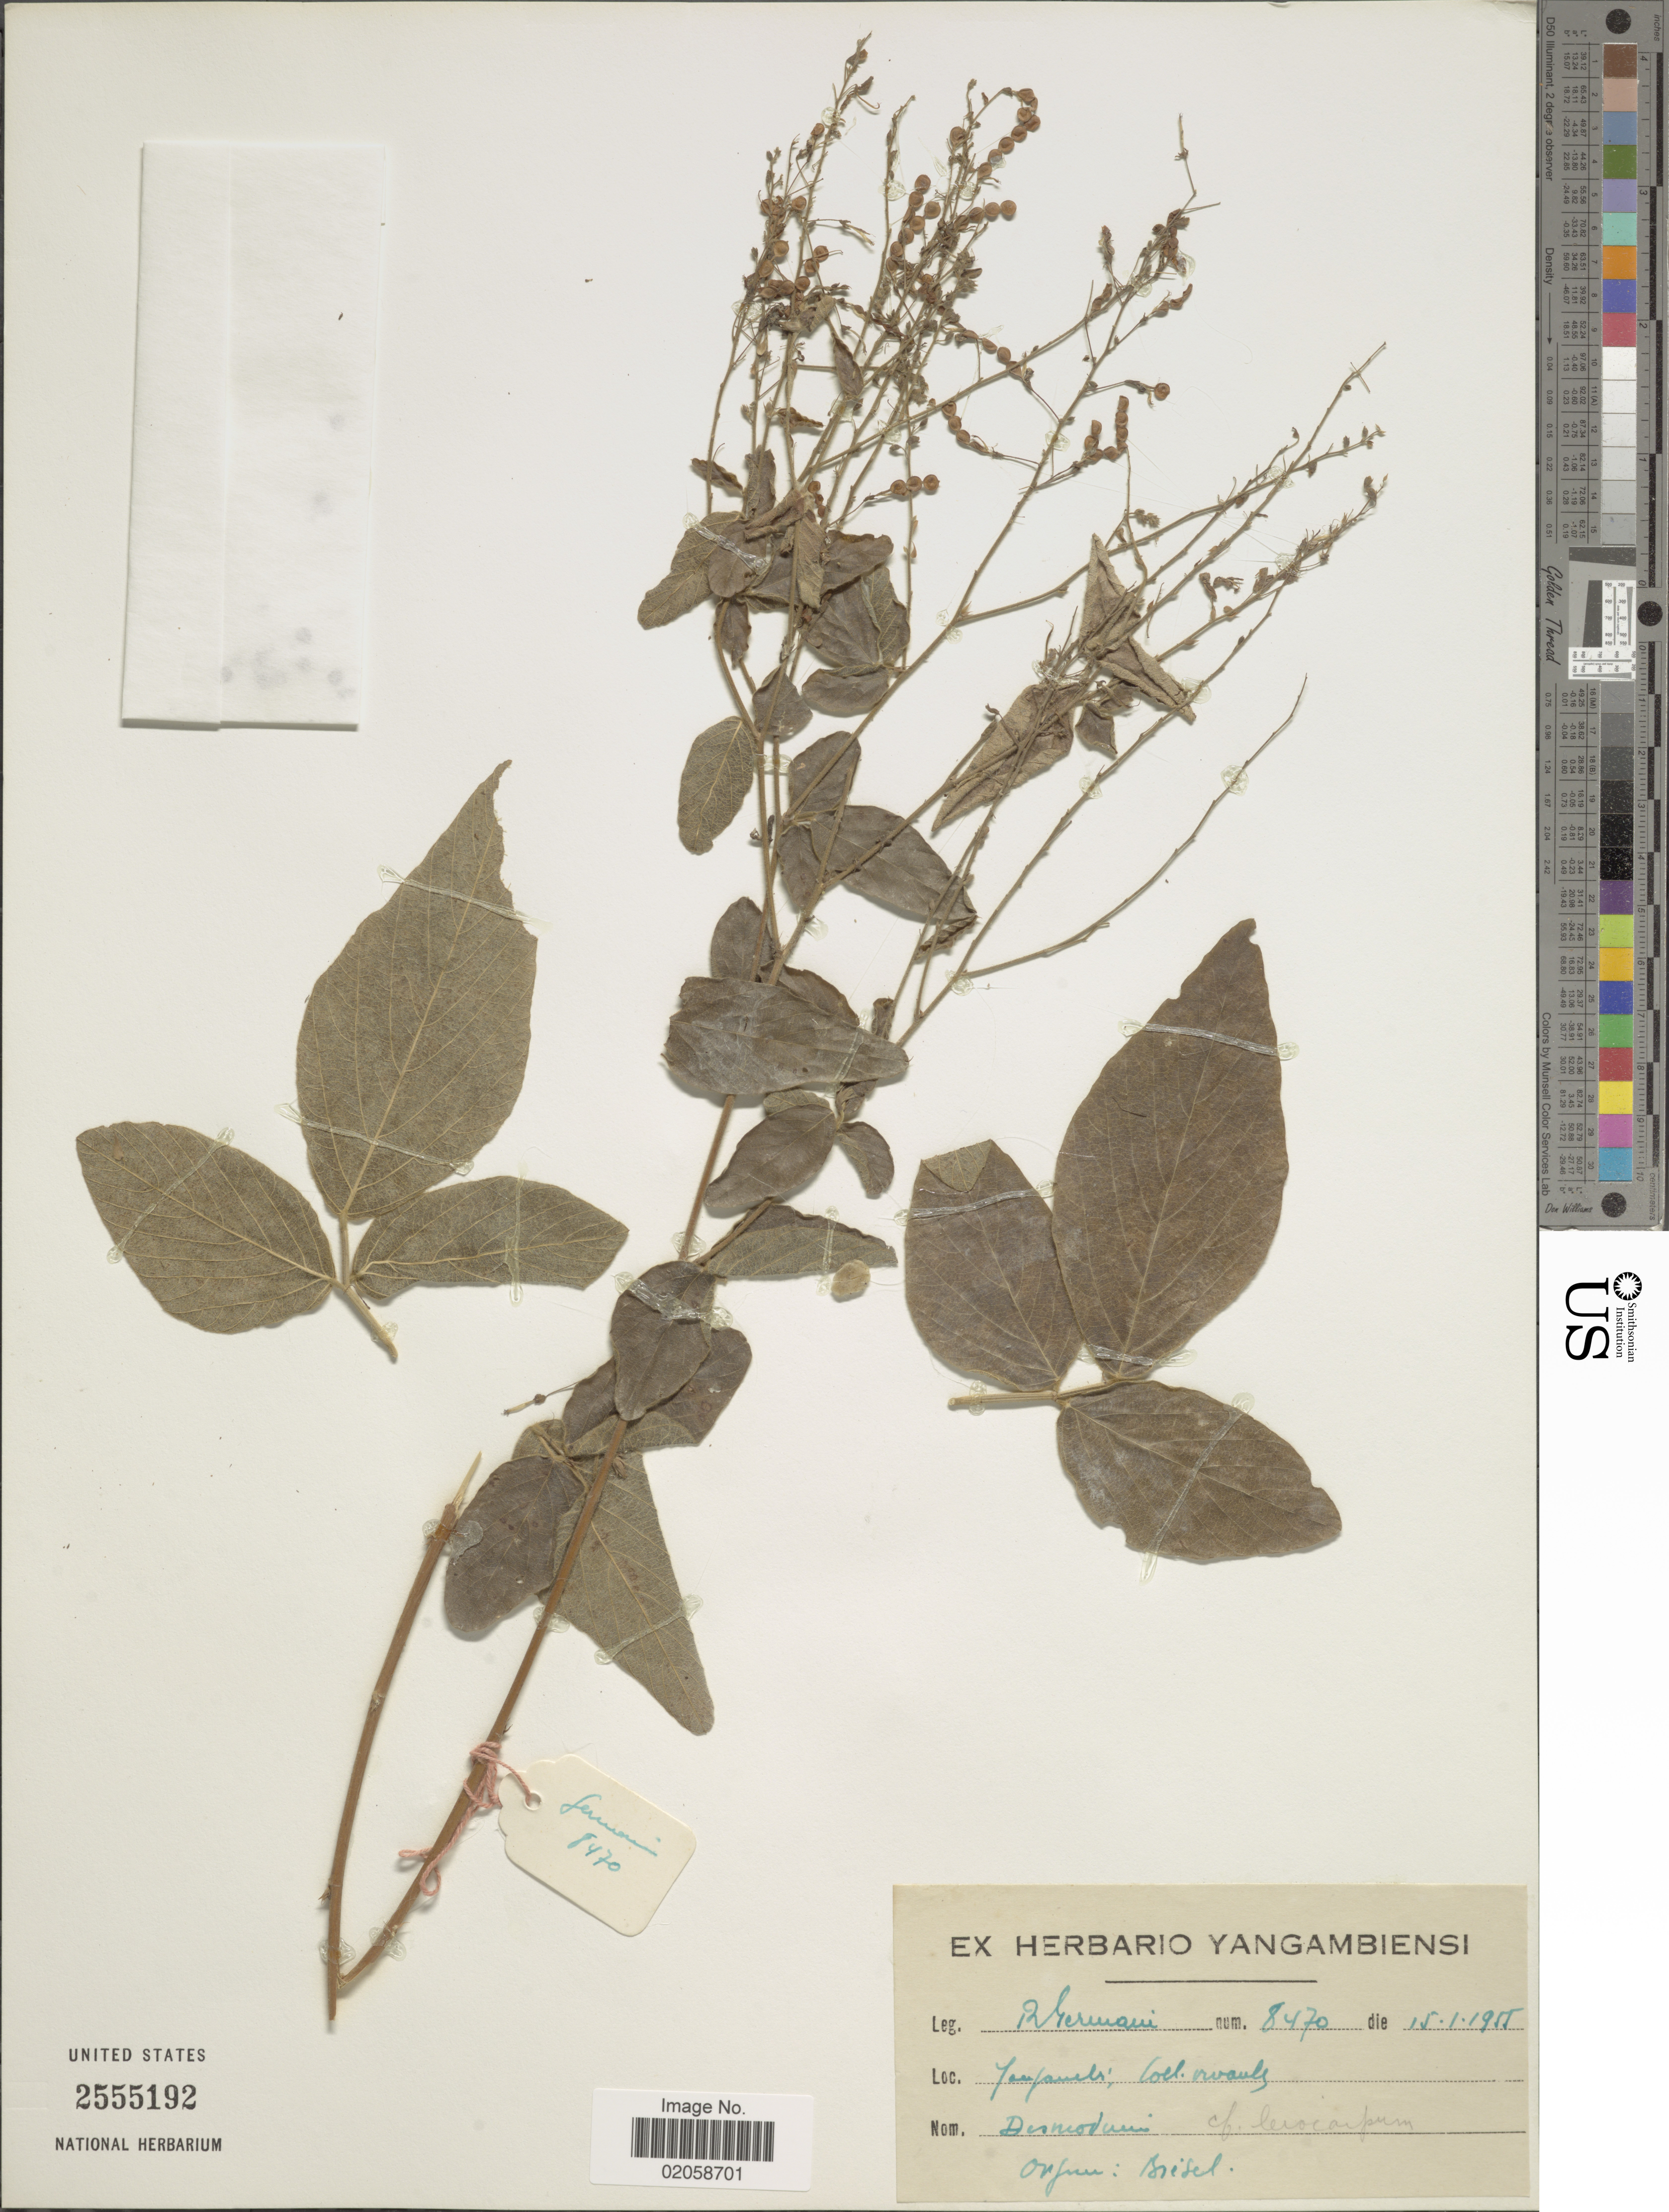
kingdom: Plantae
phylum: Tracheophyta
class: Magnoliopsida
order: Fabales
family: Fabaceae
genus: Desmodium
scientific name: Desmodium leiocarpum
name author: (Spreng.) G. Don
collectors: R. Germain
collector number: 8470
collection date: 1955-01-15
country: Congo, Democratic Republic of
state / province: Tshopo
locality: Yangambi.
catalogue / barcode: US 2555192